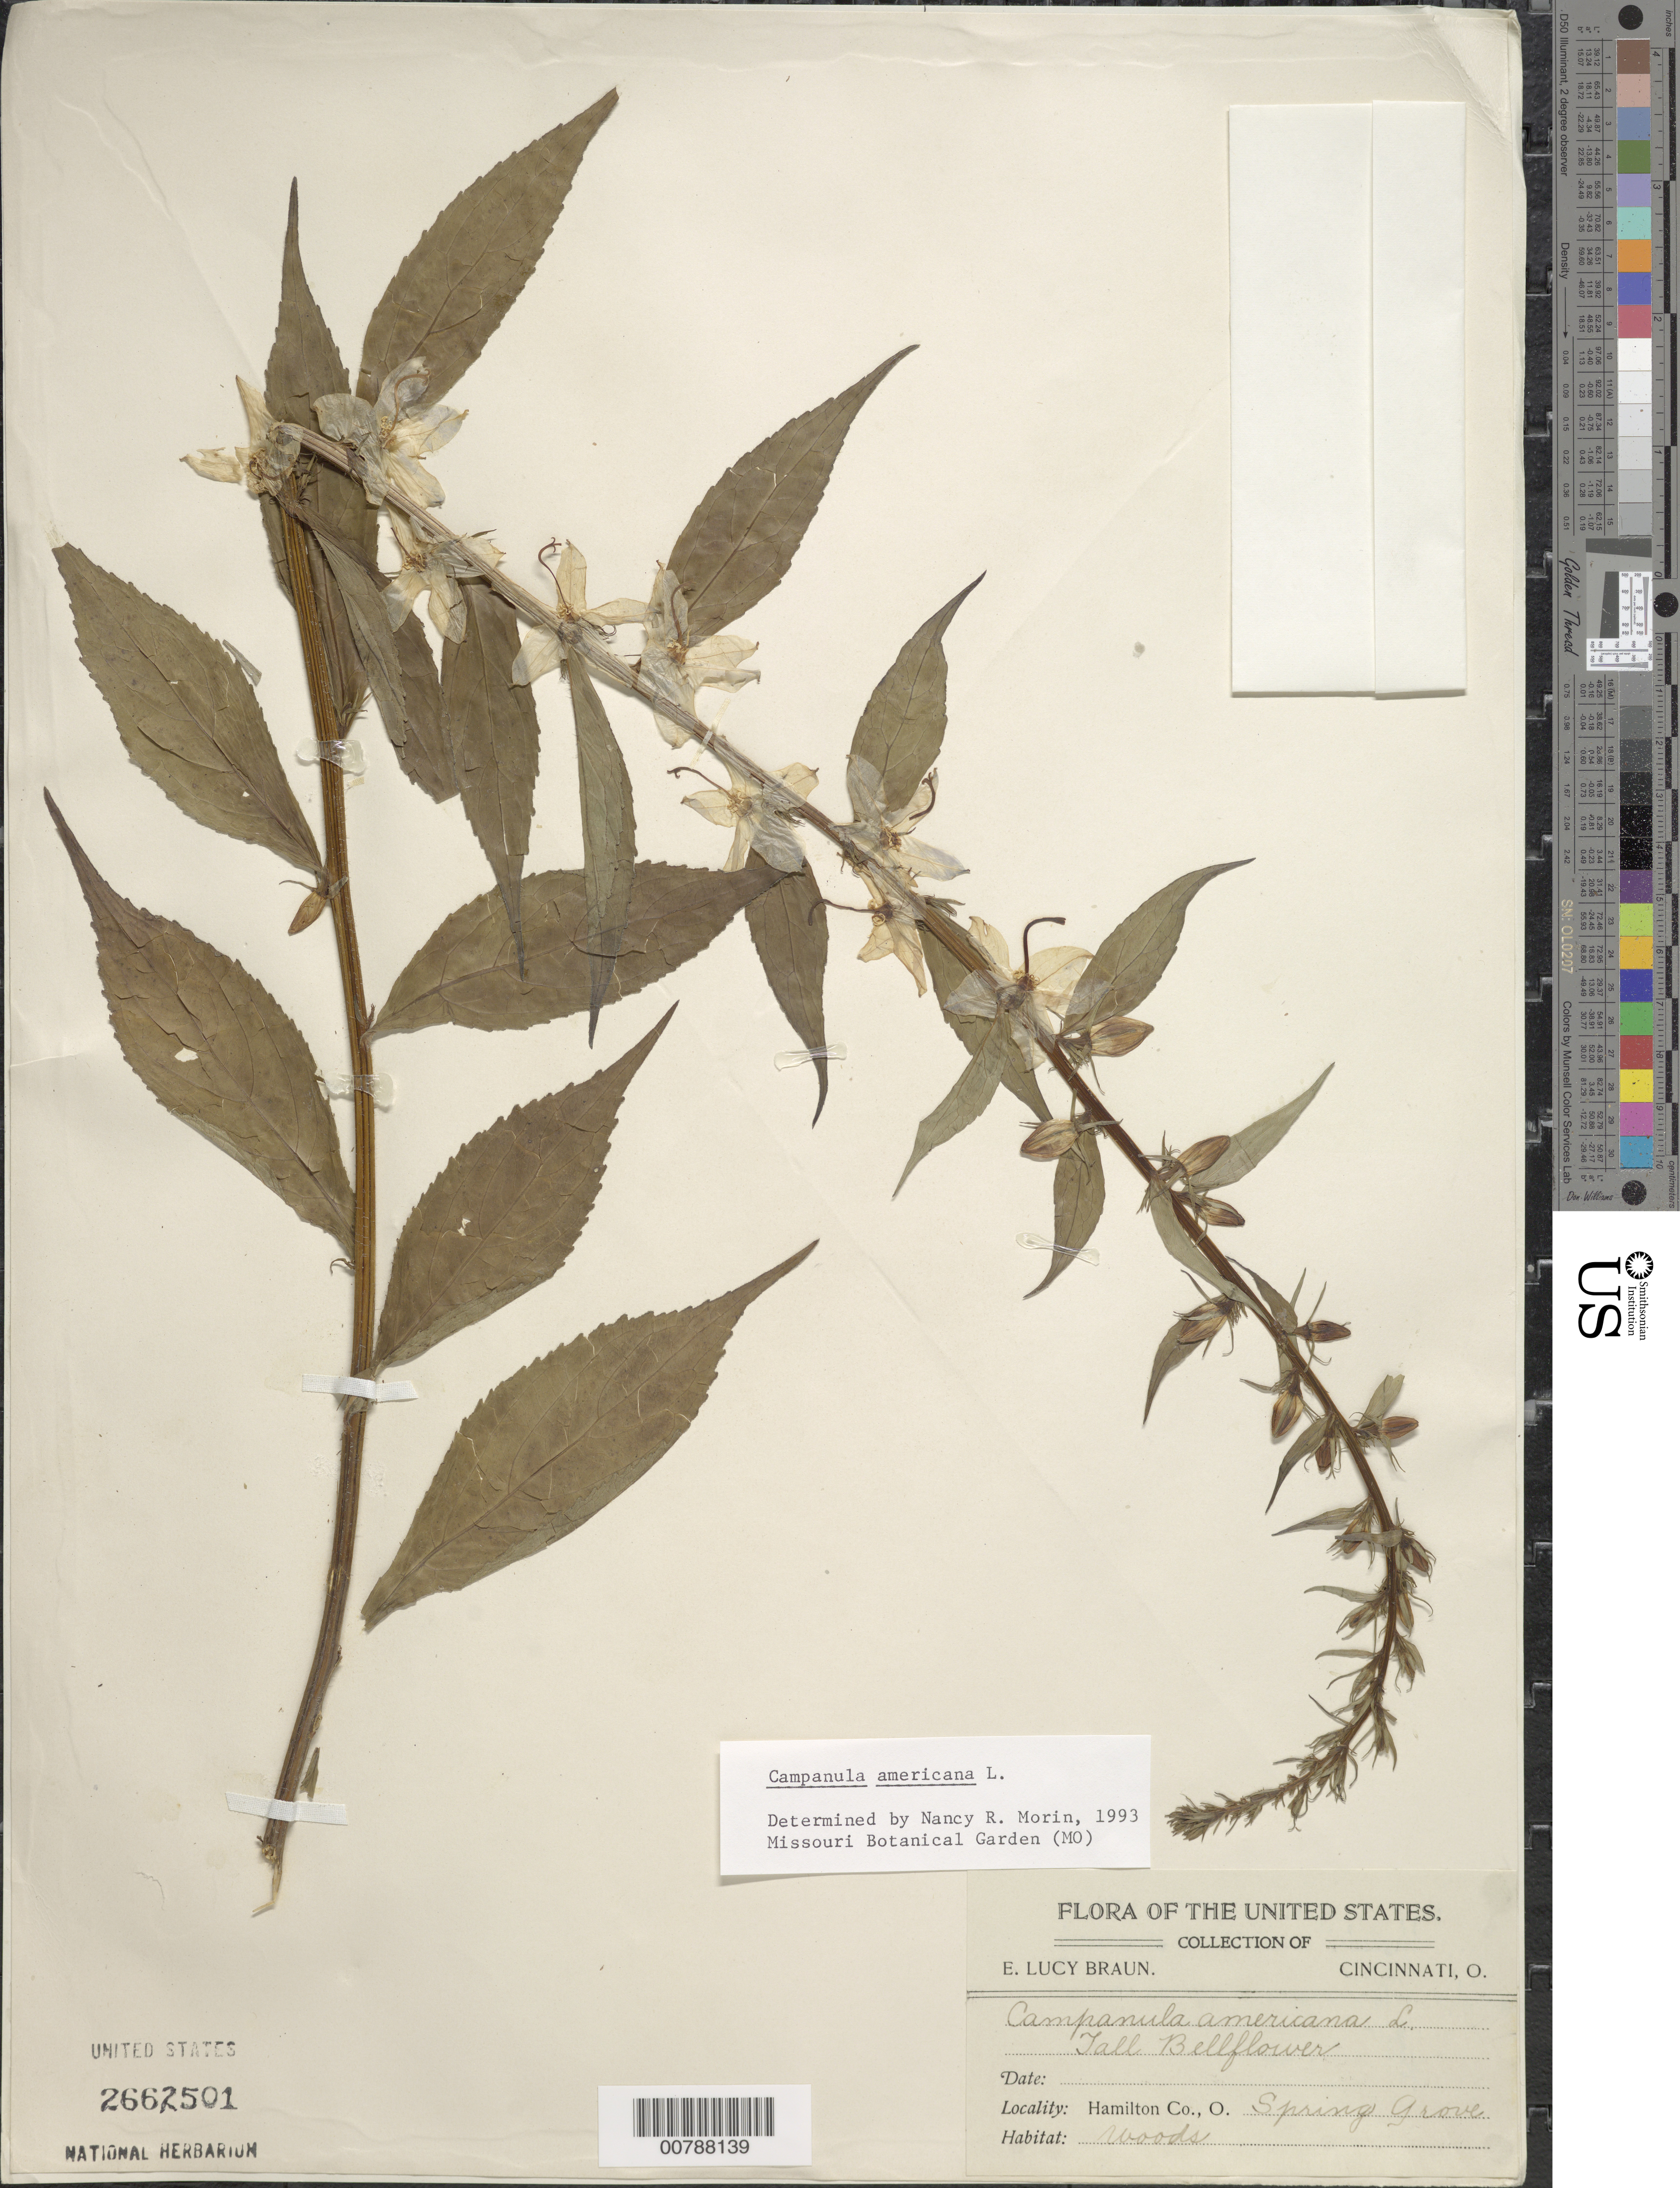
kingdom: Plantae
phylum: Tracheophyta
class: Magnoliopsida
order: Asterales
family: Campanulaceae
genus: Campanula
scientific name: Campanula americana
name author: L.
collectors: E. L. Braun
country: United States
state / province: Ohio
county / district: Hamilton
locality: Spring Grove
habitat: Woods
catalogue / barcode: US 2662501